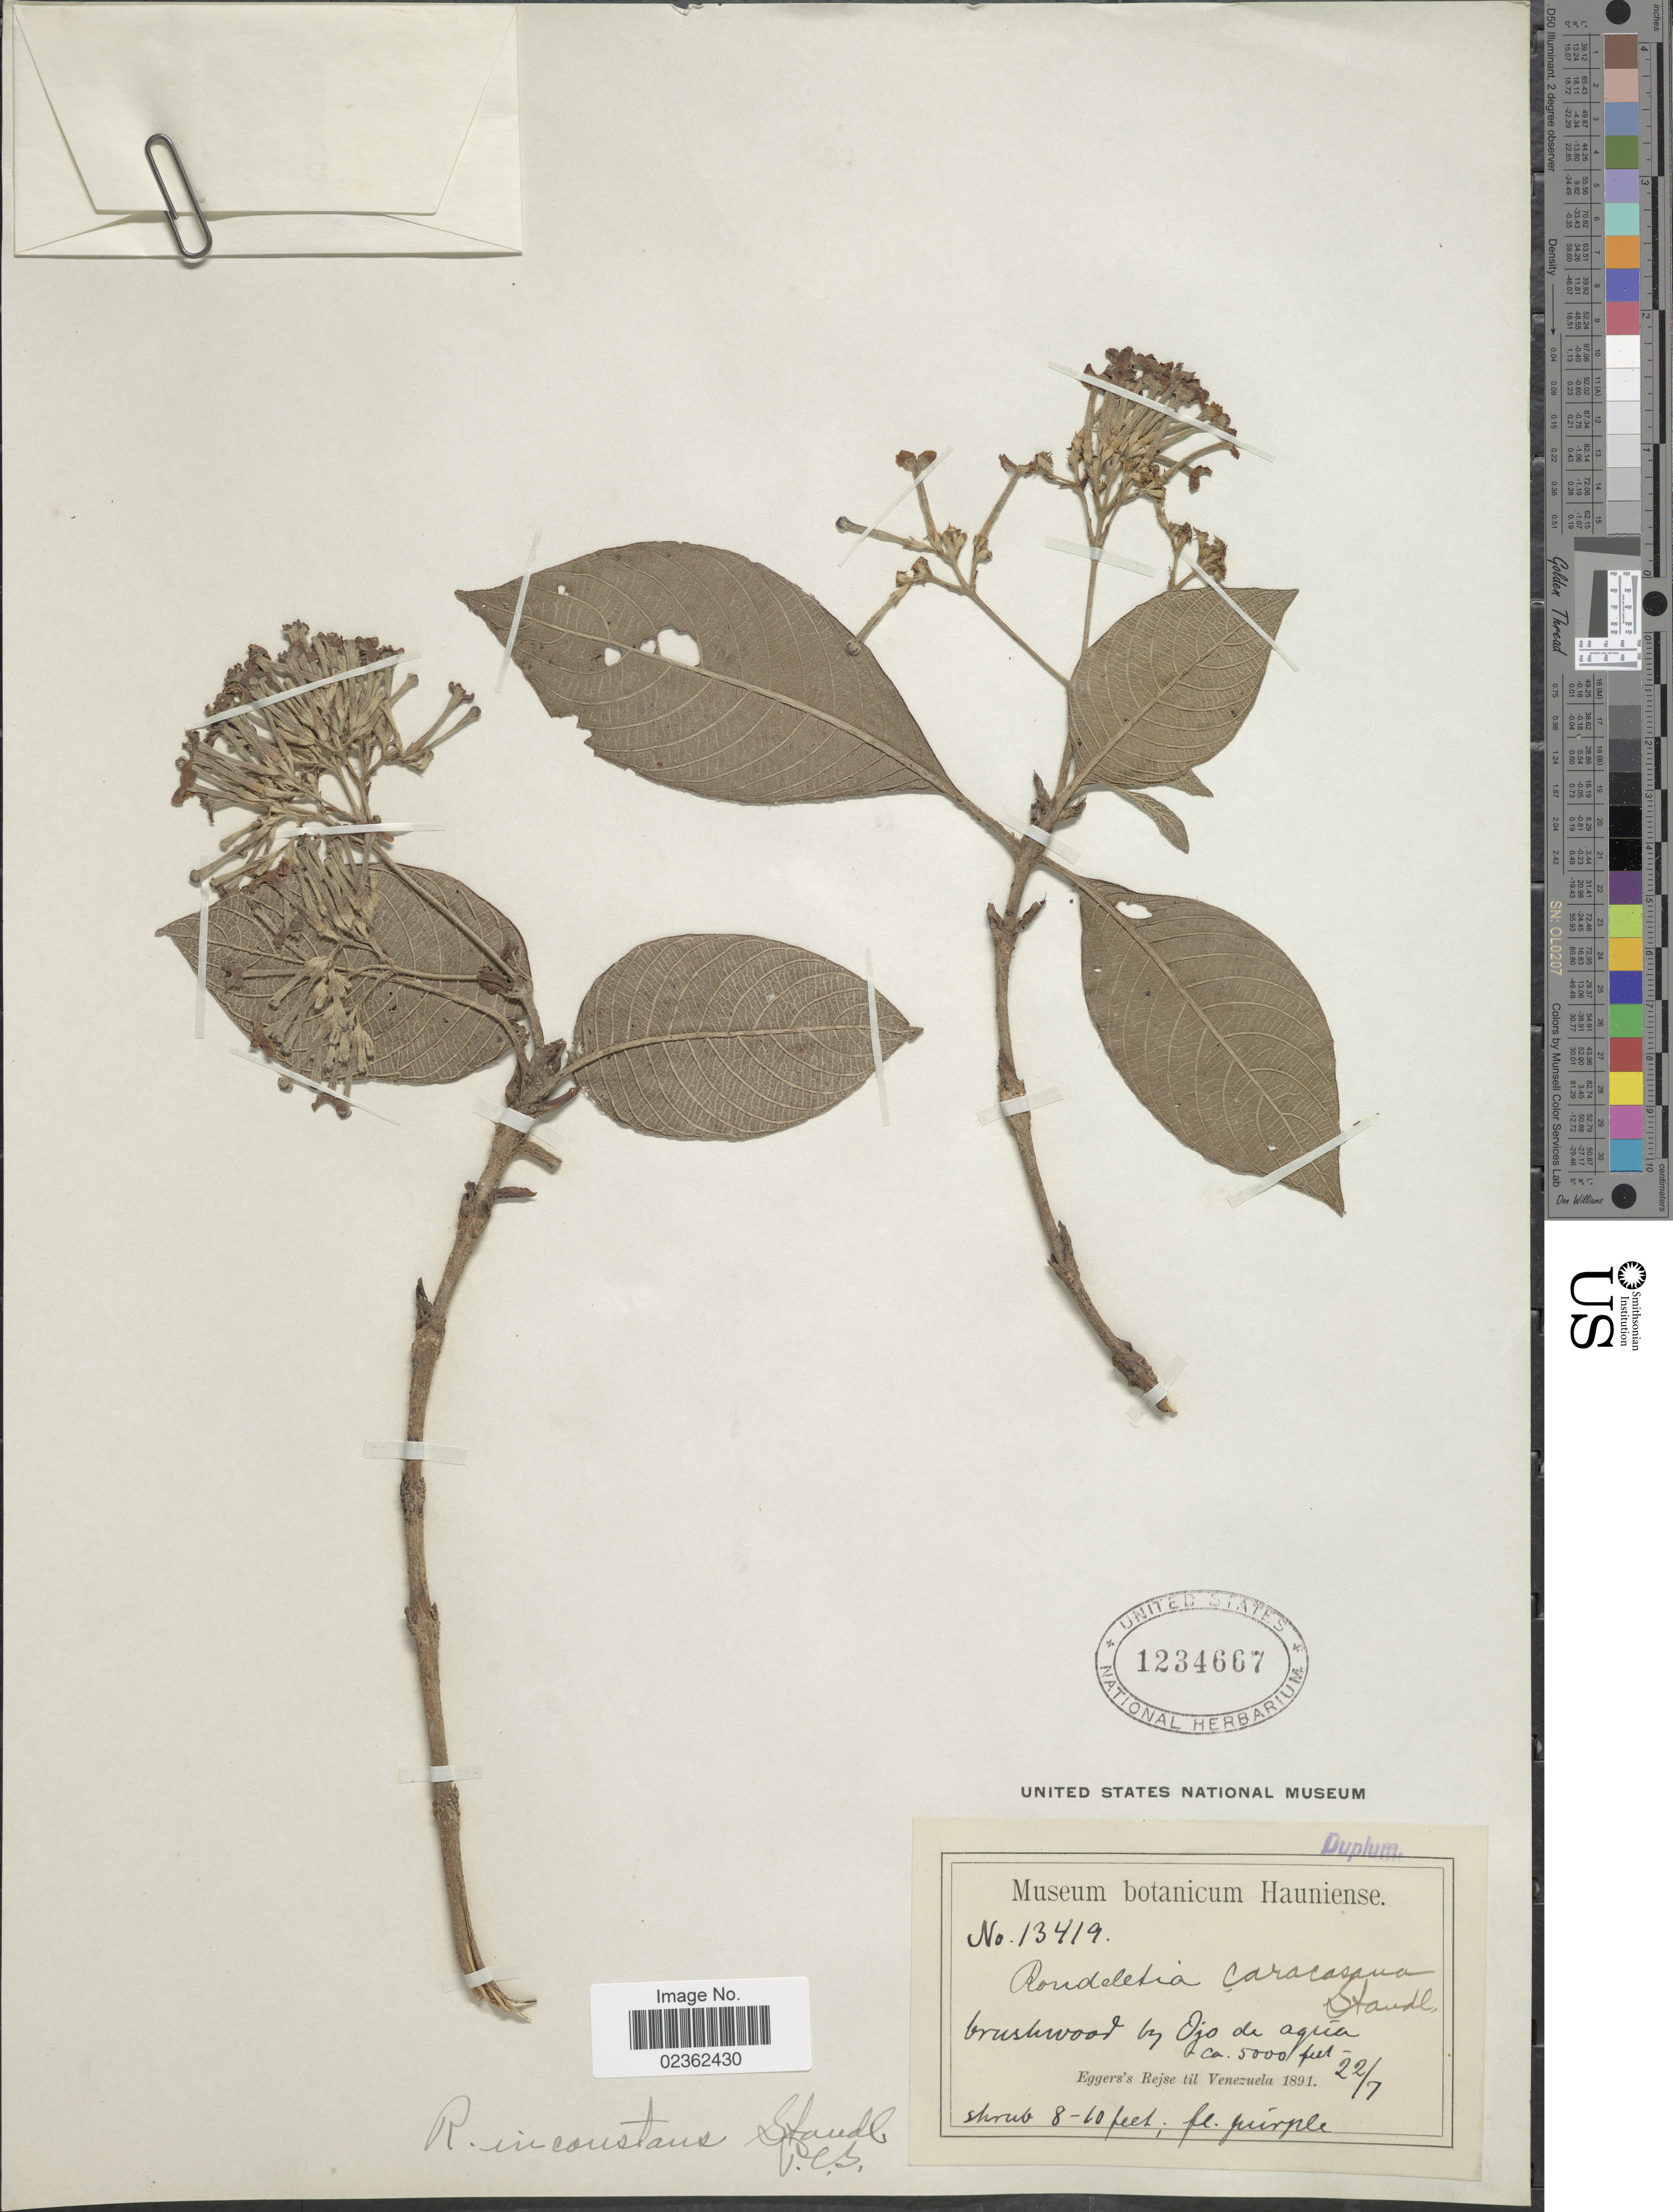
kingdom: Plantae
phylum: Tracheophyta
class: Magnoliopsida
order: Gentianales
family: Rubiaceae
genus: Arachnothryx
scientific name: Arachnothryx reflexa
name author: (Benth.) Planch.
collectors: -. Eggers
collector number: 13419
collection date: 1891-07-22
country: Venezuela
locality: Brushwood by Ojo de Agua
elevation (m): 1524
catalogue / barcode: US 1234667